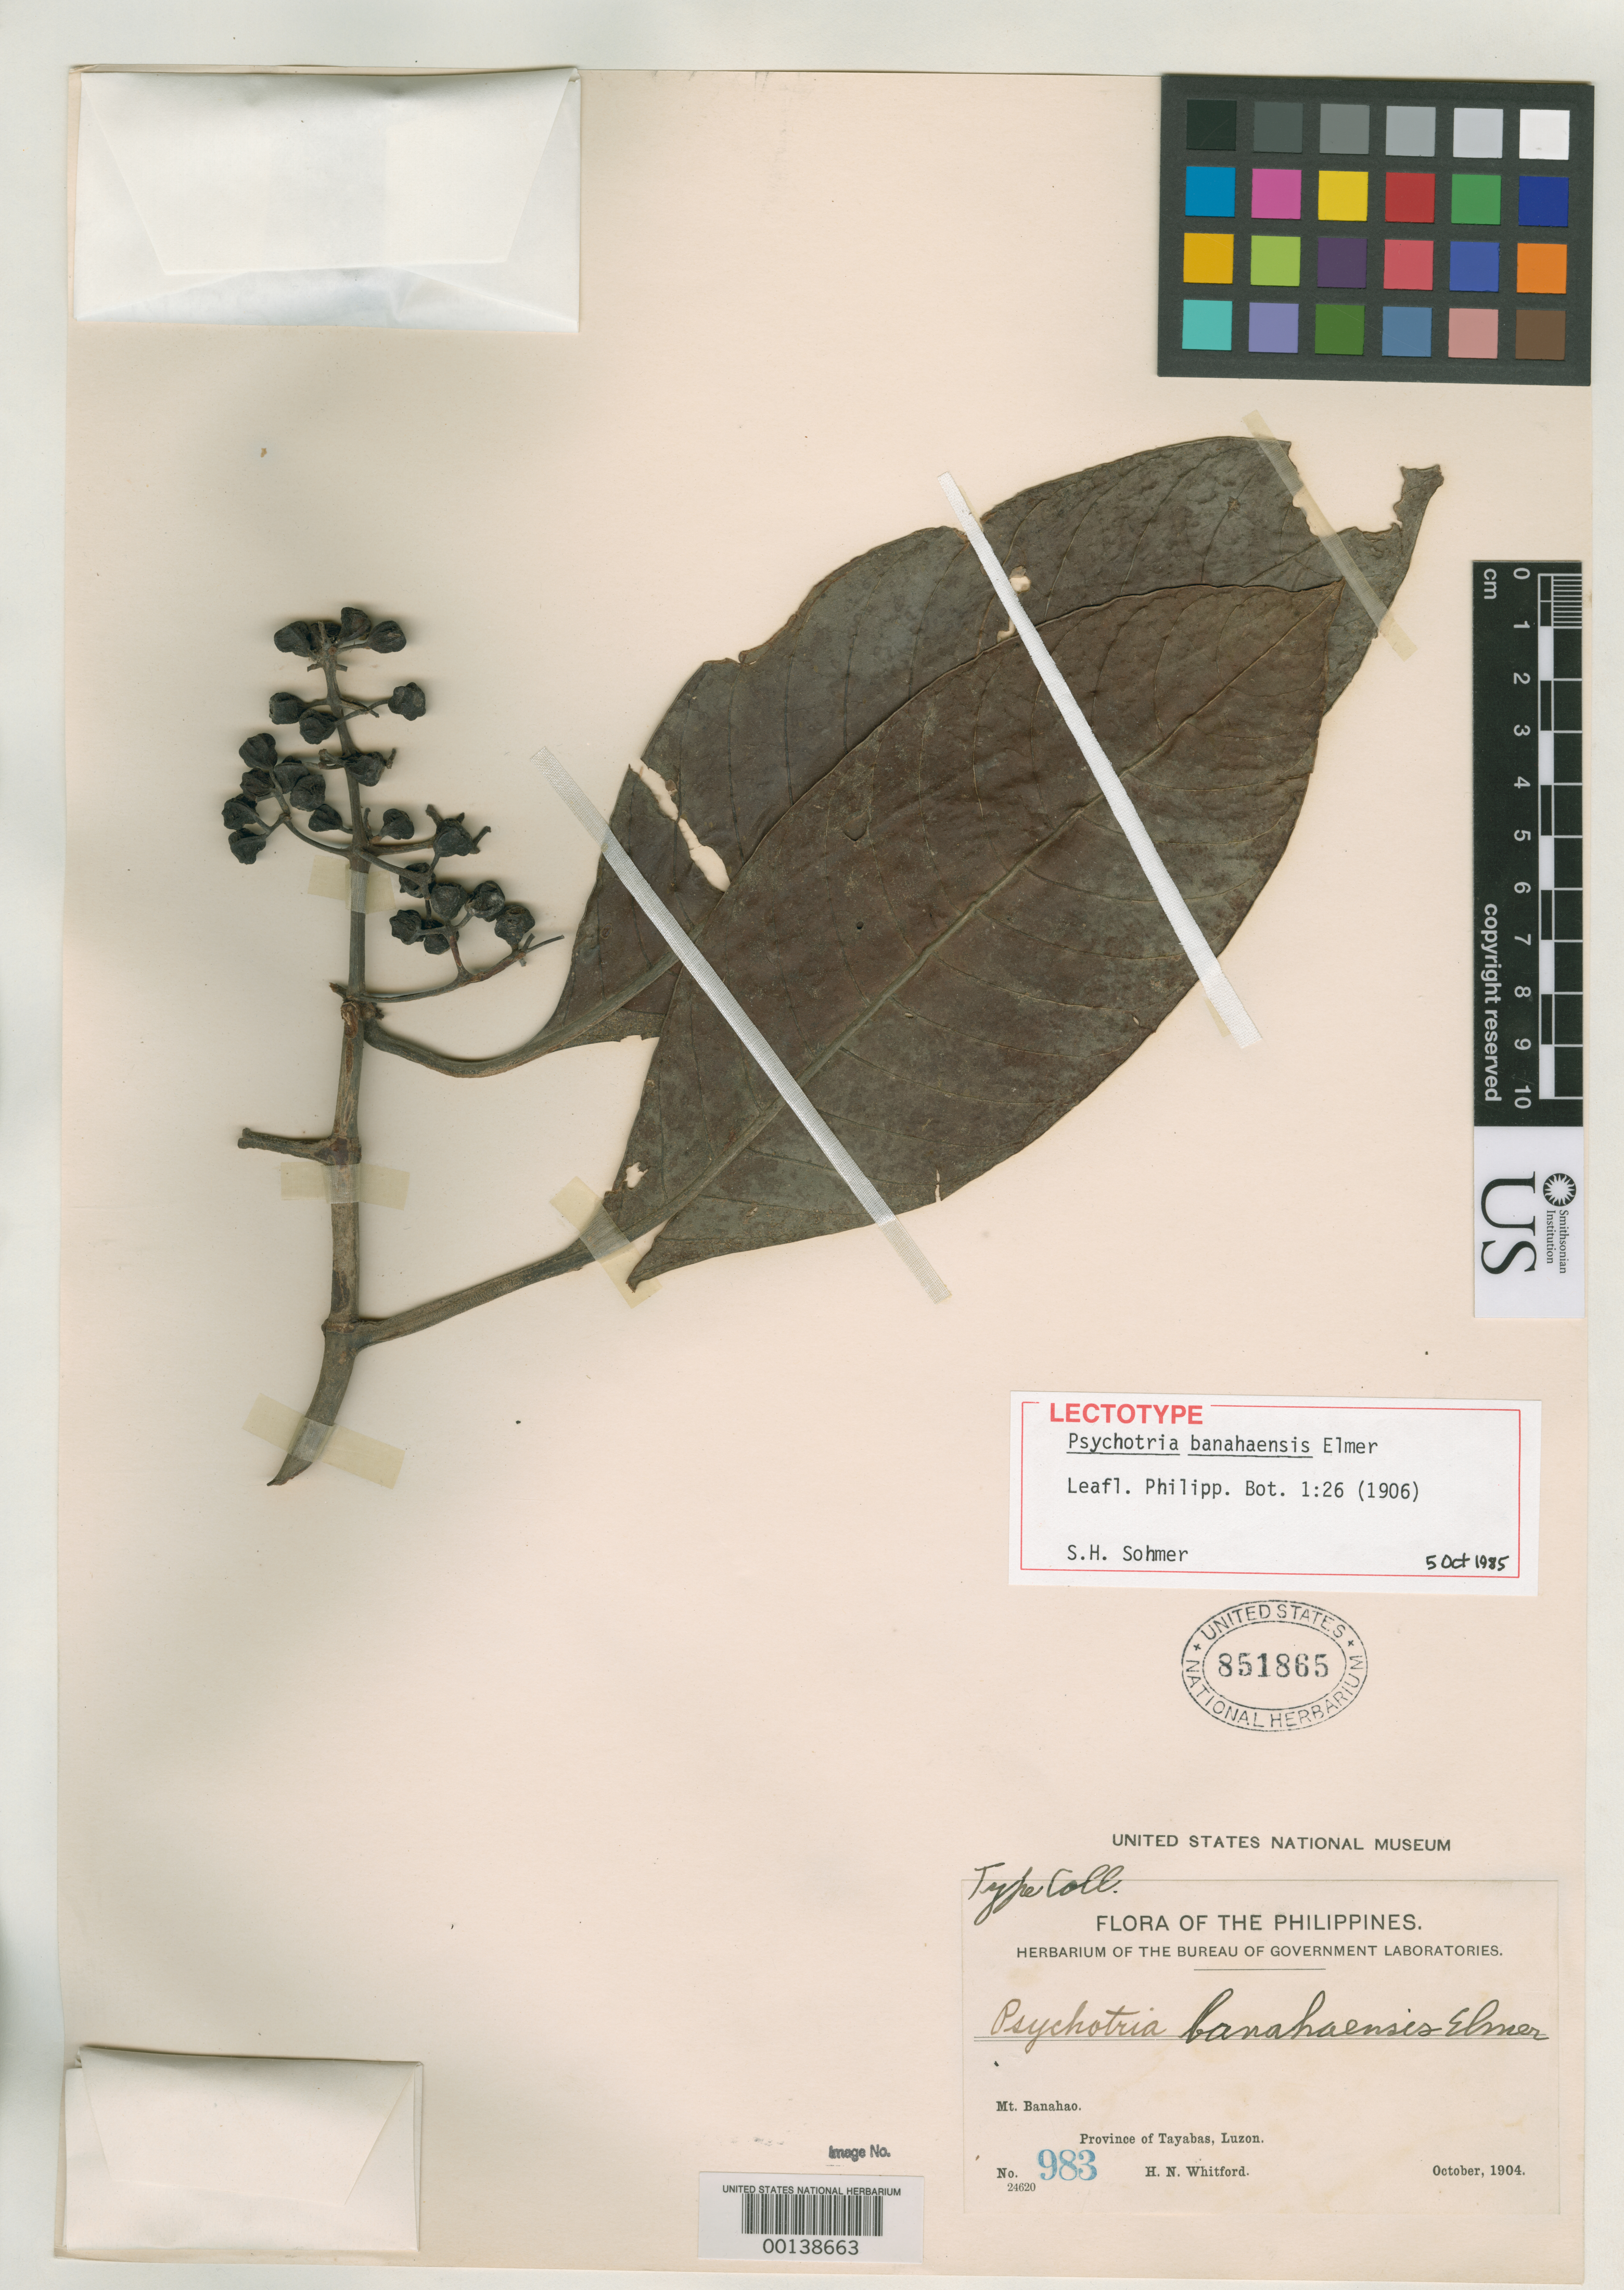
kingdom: Plantae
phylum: Tracheophyta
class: Magnoliopsida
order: Gentianales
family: Rubiaceae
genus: Psychotria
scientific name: Psychotria banahaensis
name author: Elmer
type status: Isotype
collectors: H. N. Whitford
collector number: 983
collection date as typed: Oct 1904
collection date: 1904-10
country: Philippines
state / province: Calabarzon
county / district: Quezon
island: Luzon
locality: Mt. Banahao.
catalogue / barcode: US 851865